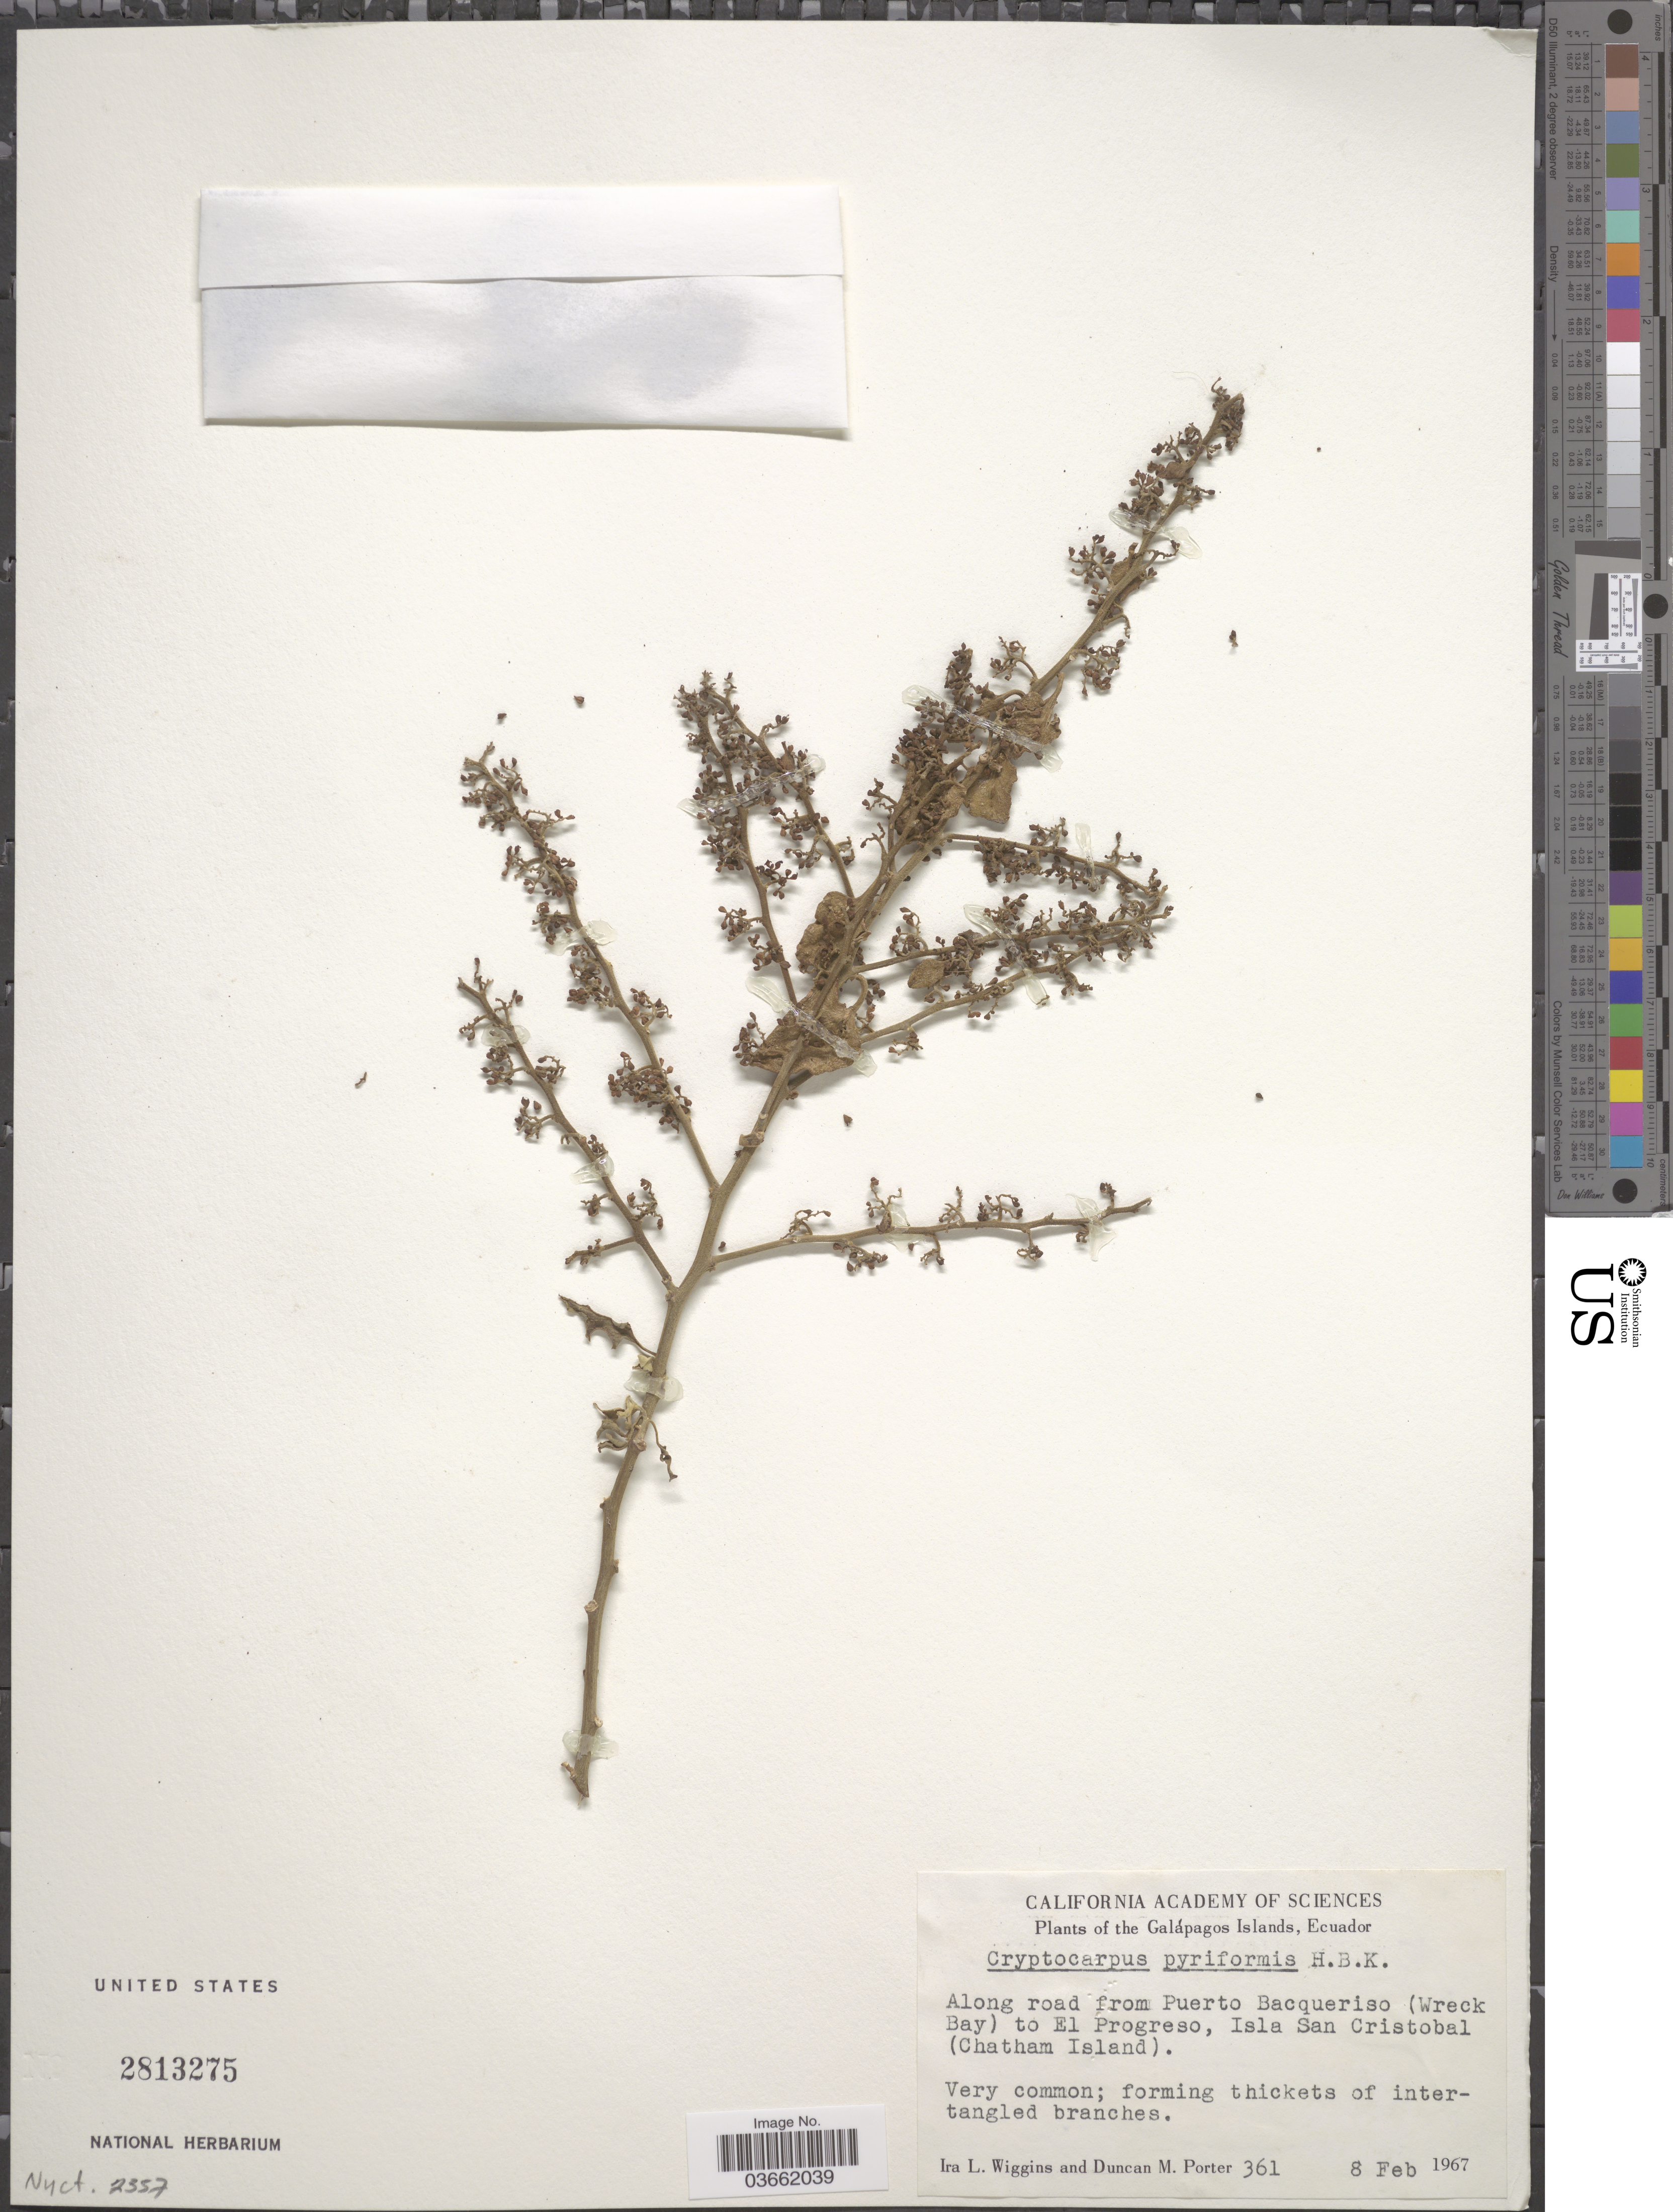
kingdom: Plantae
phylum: Tracheophyta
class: Magnoliopsida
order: Caryophyllales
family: Nyctaginaceae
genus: Cryptocarpus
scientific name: Cryptocarpus pyriformis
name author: Kunth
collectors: I. L. Wiggins & D. Porter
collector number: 361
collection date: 1967-02-08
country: Ecuador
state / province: Colón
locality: The Galápagos Islands. Along road from Puerto Bacqueriso (Wreck Bay) to El Progreso, Isla San Cristobal (Chatham Island).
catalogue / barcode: US 2813275